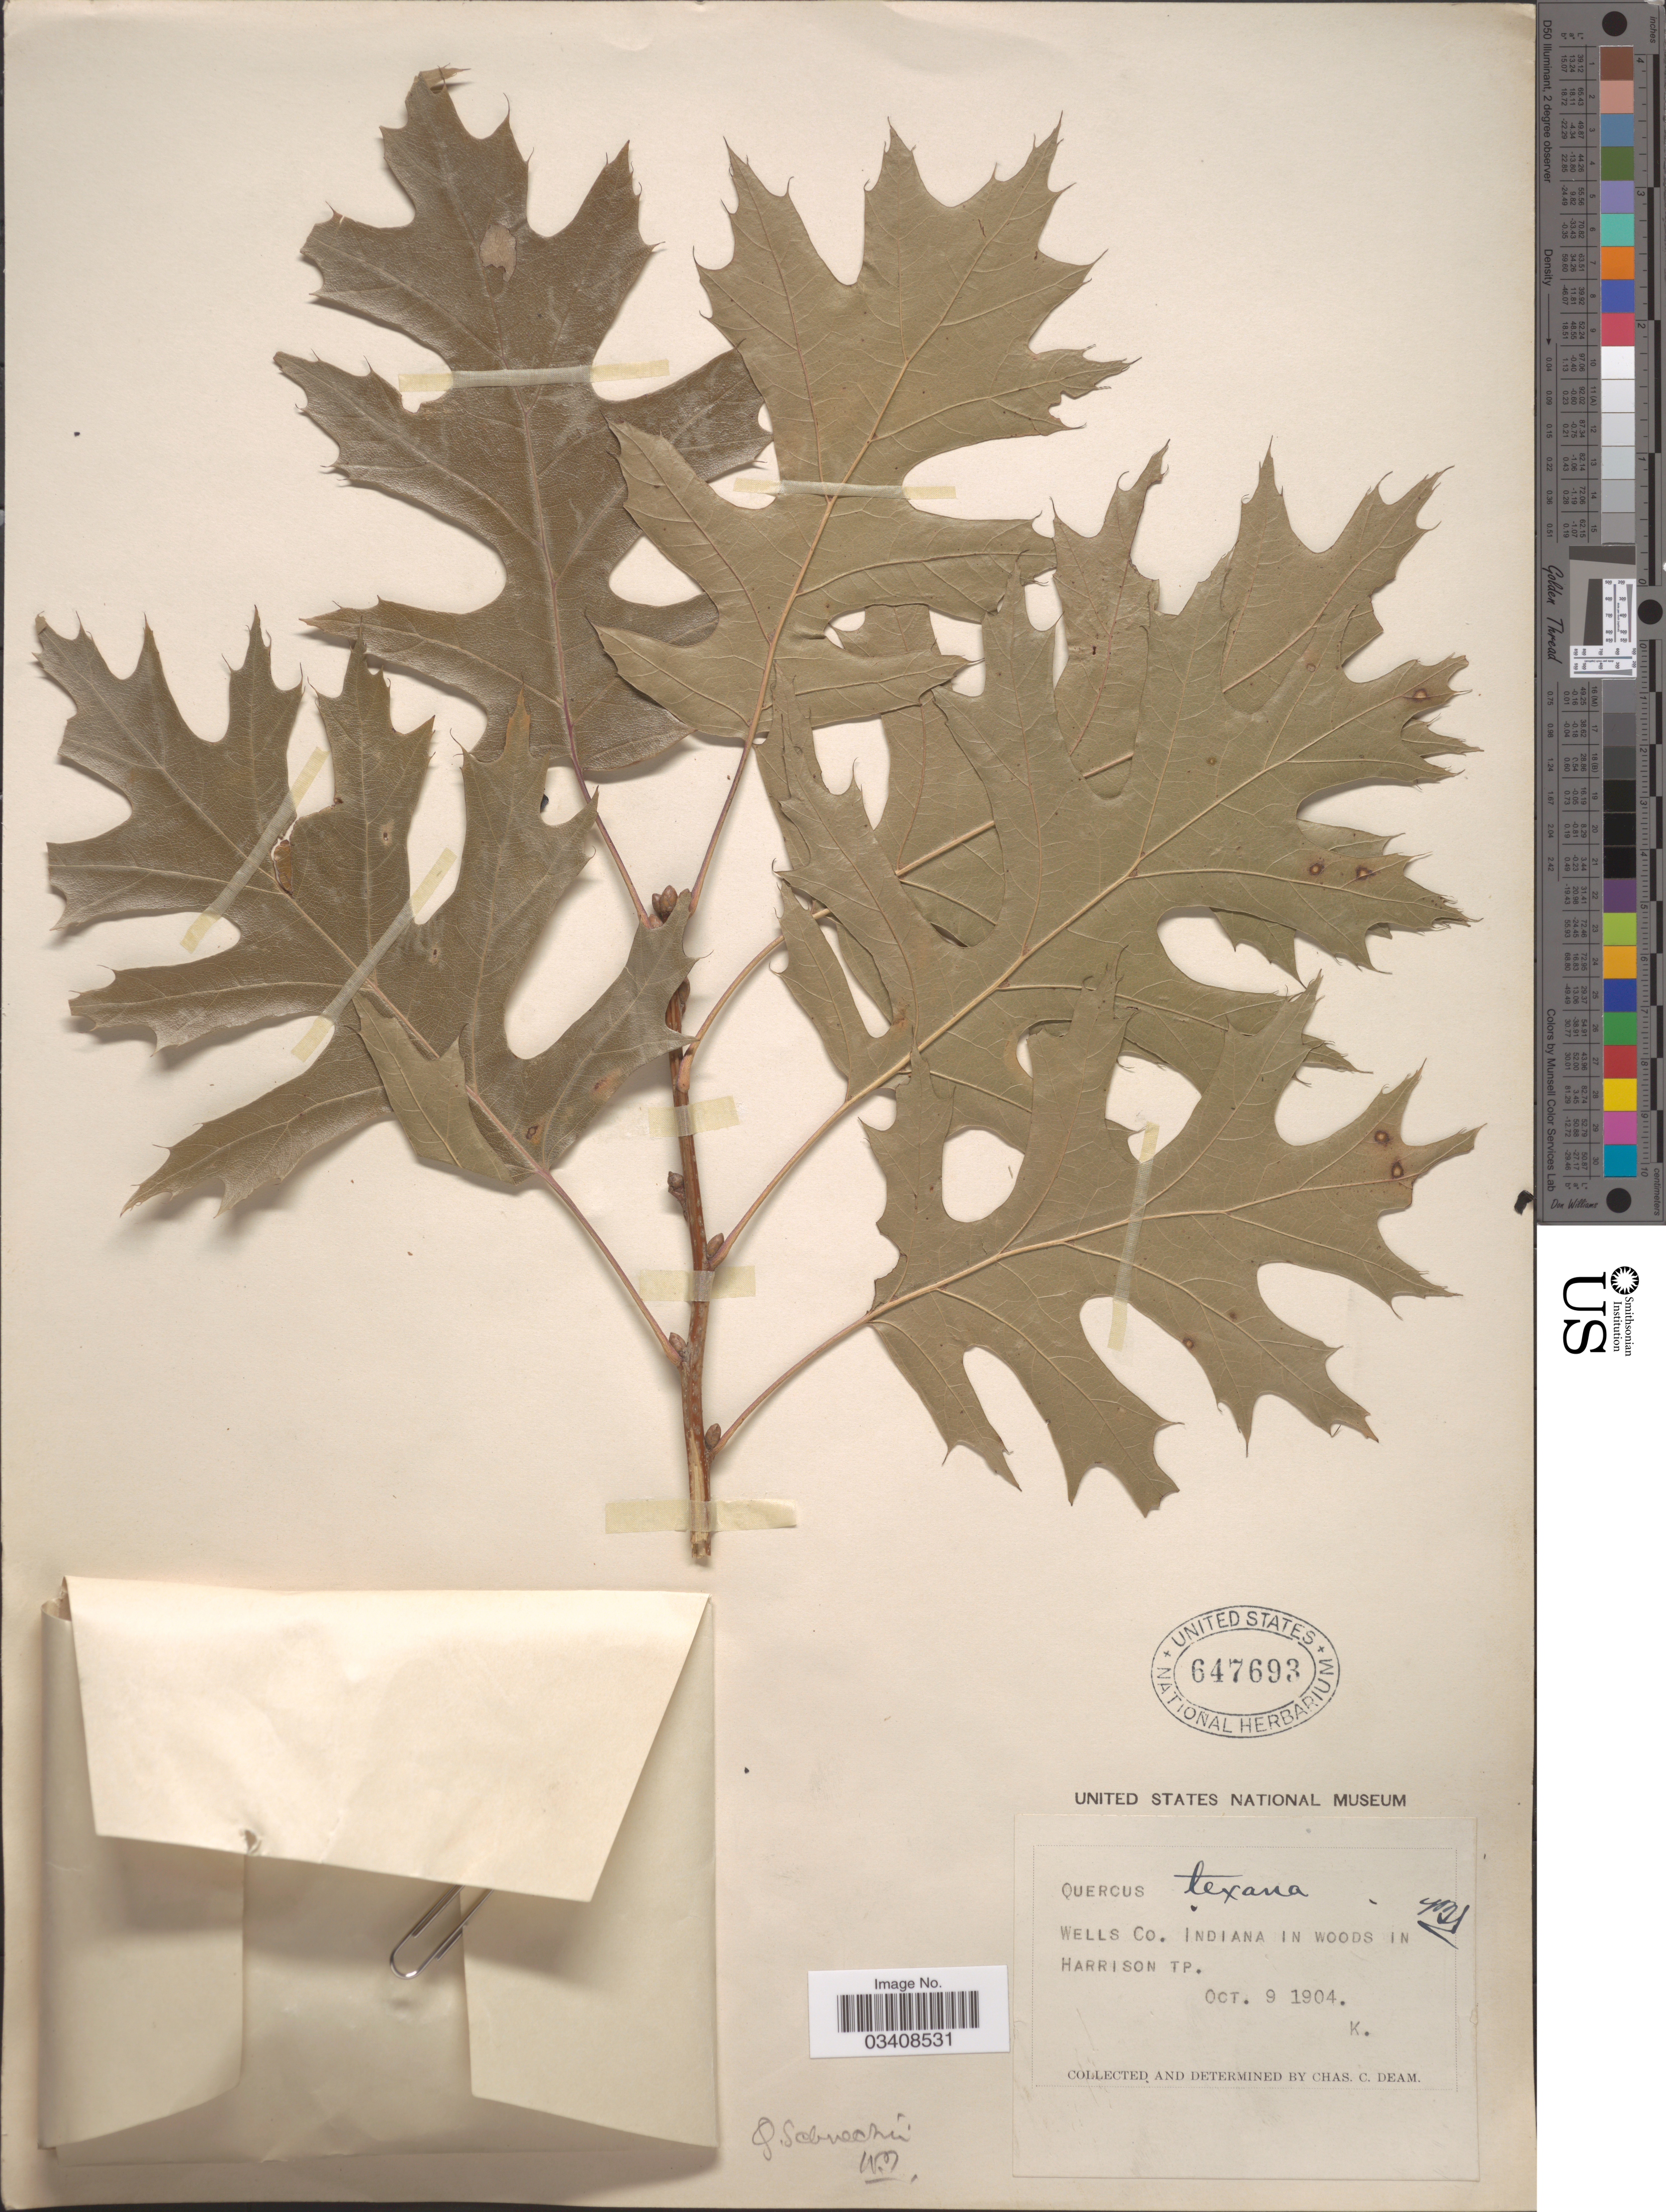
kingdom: Plantae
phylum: Tracheophyta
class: Magnoliopsida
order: Fagales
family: Fagaceae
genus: Quercus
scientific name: Quercus shumardii var. schneckii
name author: (Britton) Sarg.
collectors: C. C. Deam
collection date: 1904-10-09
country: United States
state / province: Indiana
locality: Wells Co. In woods in Harrison Tp.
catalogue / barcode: US 647693